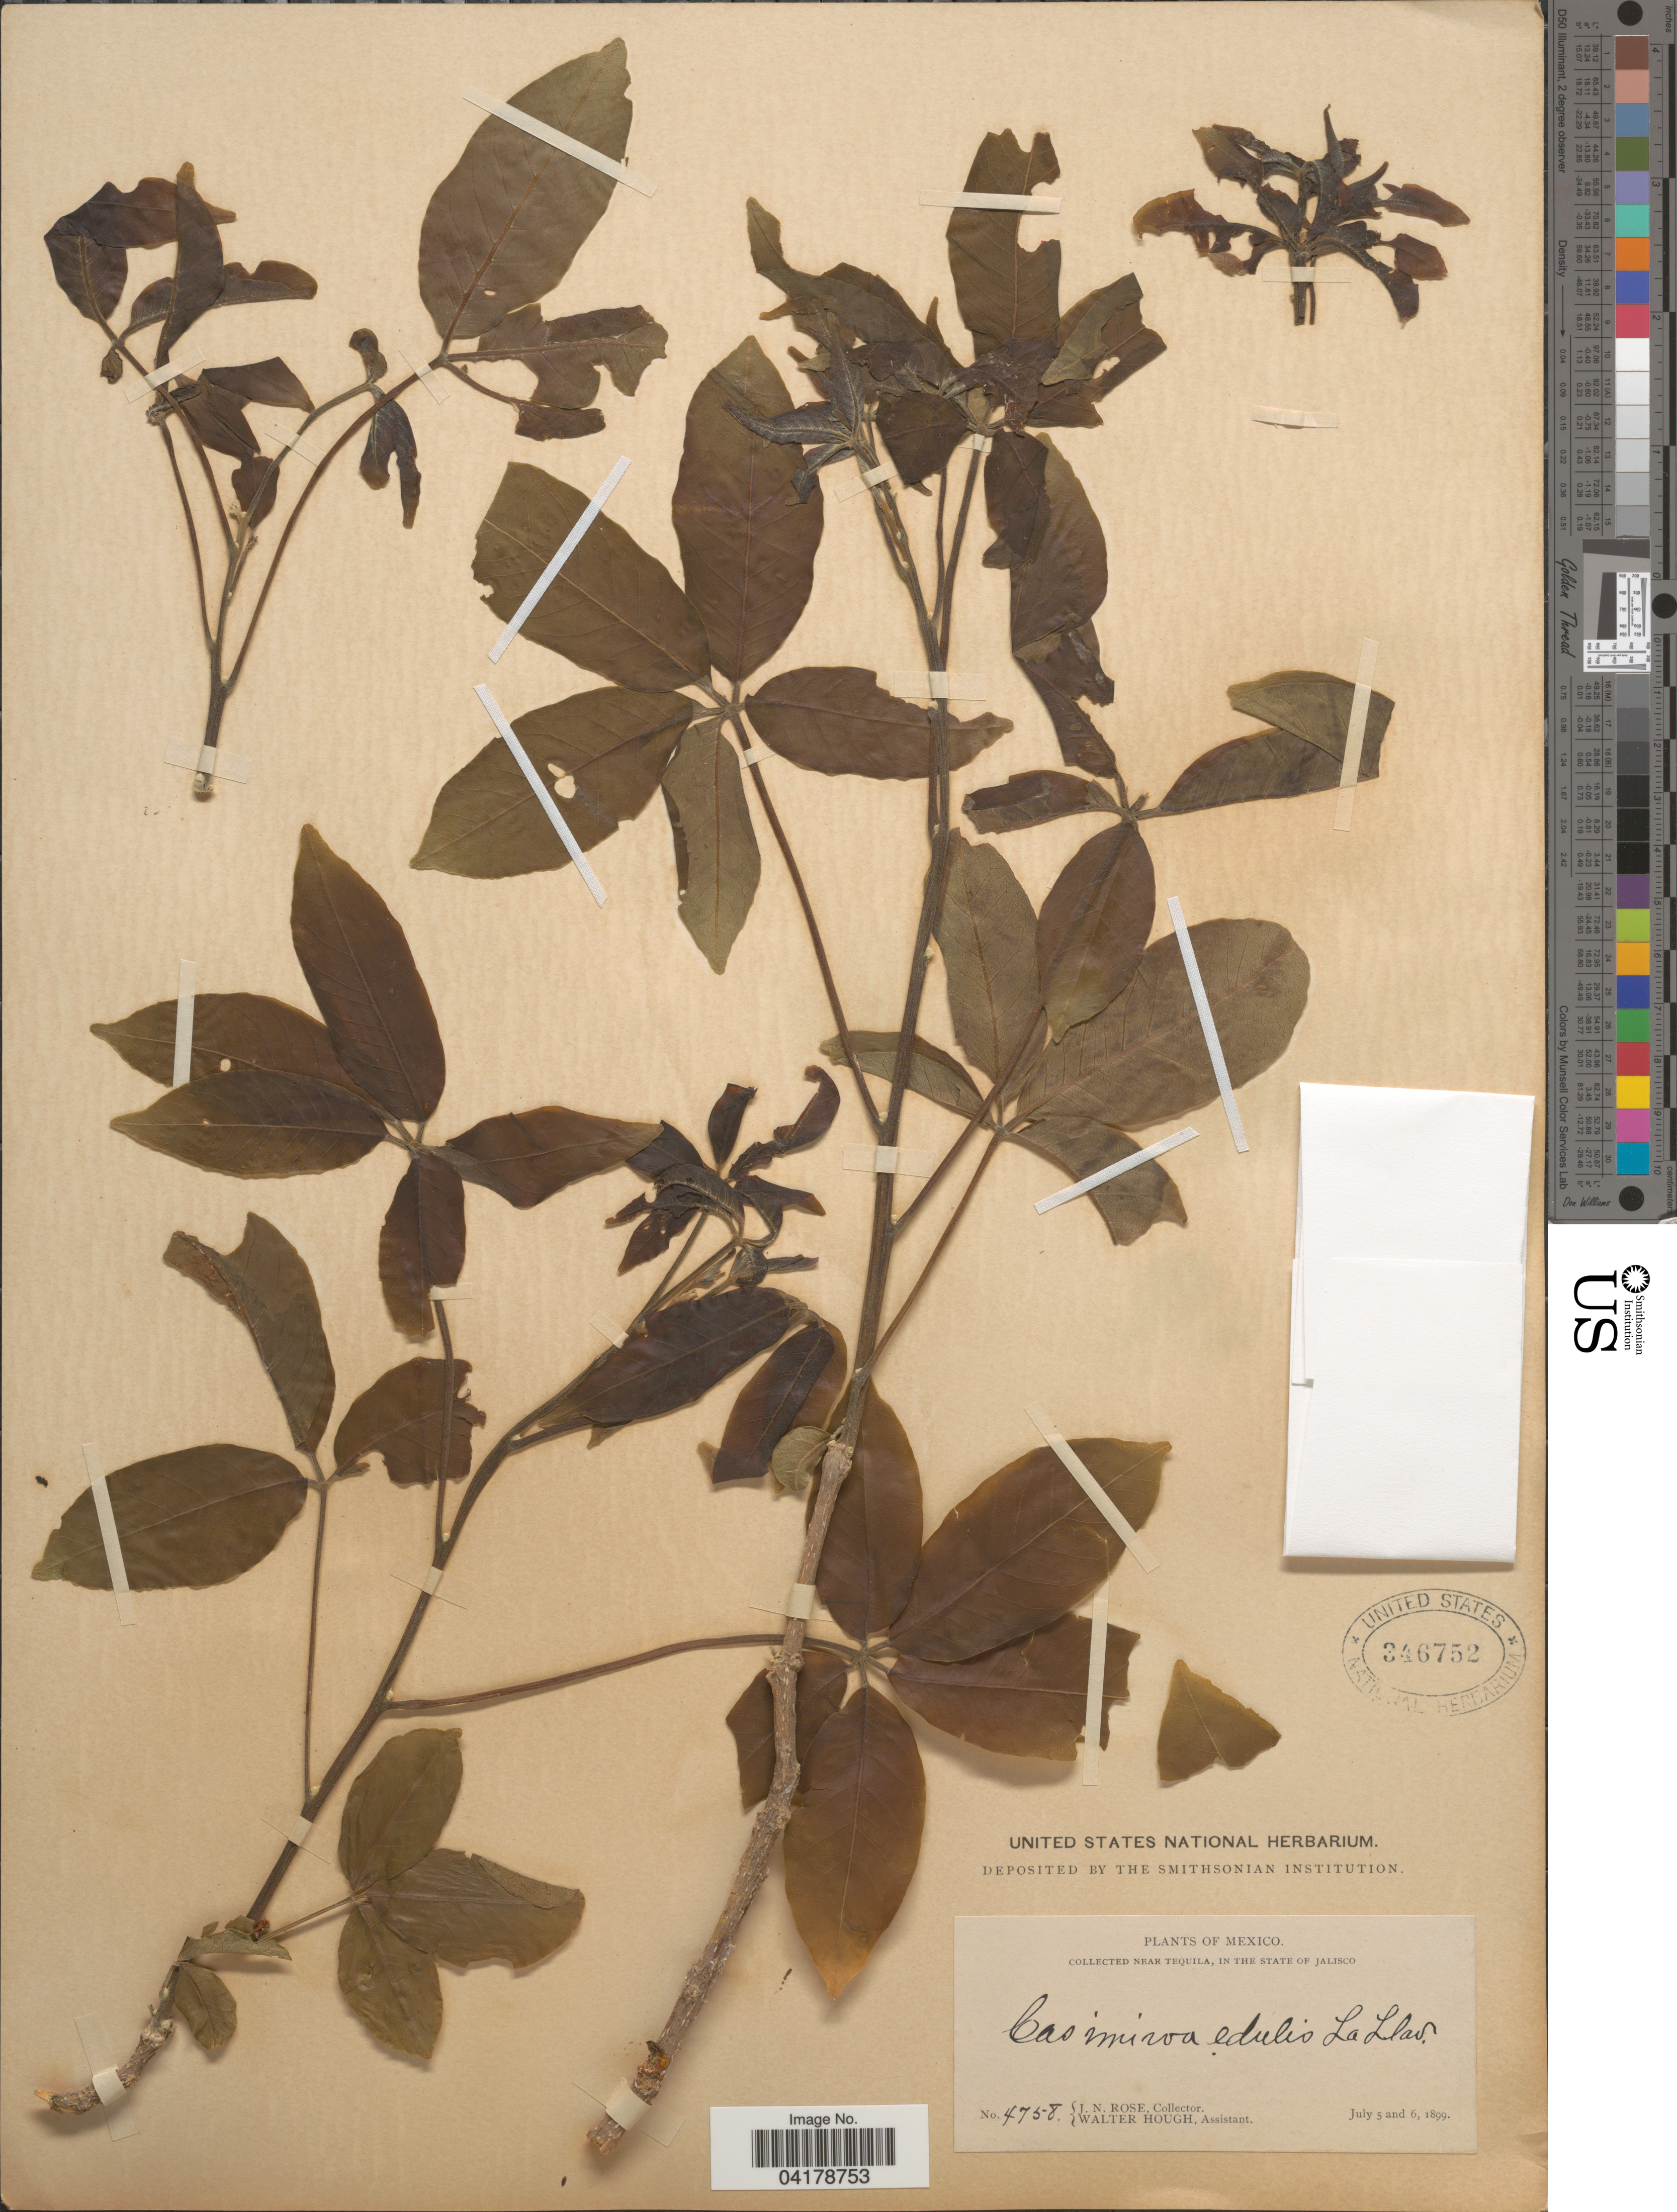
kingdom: Plantae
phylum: Tracheophyta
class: Magnoliopsida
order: Sapindales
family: Rutaceae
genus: Casimiroa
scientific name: Casimiroa edulis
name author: La Llave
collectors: J. N. Rose & W. Hough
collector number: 4758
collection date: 1899-07-05/1899-07-06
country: Mexico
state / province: Jalisco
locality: Near Tequila.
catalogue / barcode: US 346752